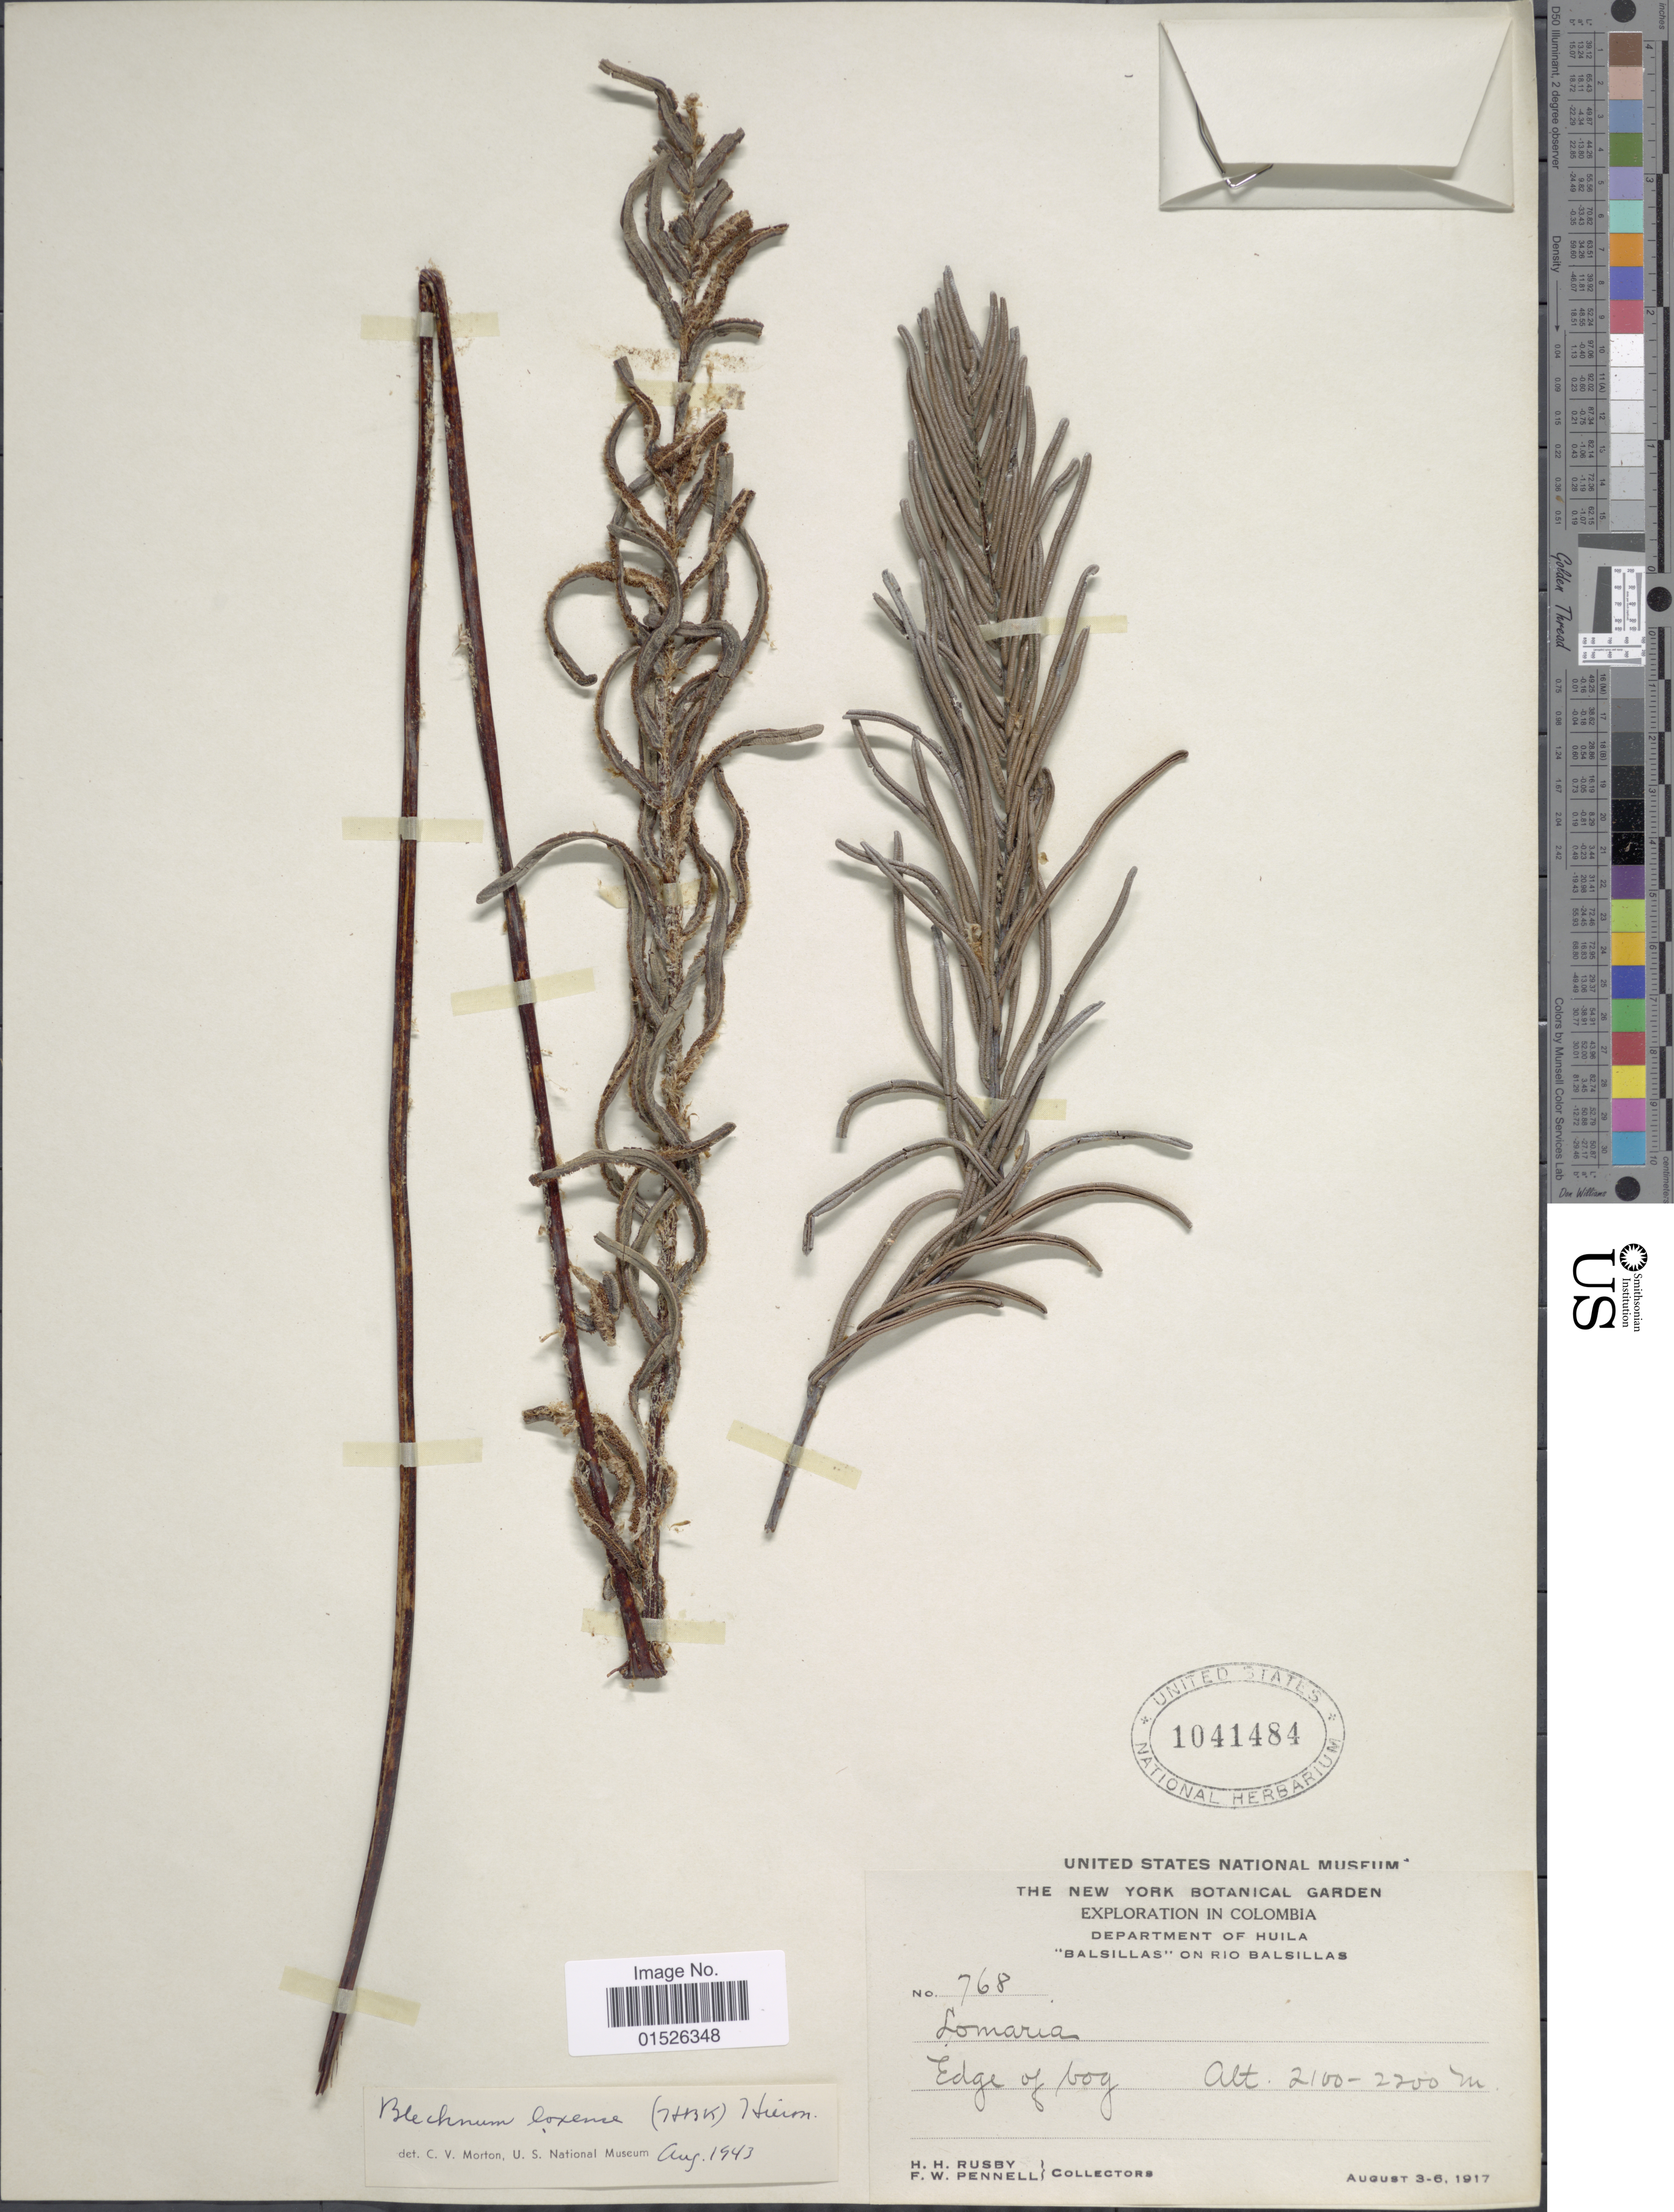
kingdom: Plantae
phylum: Tracheophyta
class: Polypodiopsida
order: Polypodiales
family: Blechnaceae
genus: Blechnum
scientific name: Blechnum loxense var. stenophyllum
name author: (Klotzsch) Lellinger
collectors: H. H. Rusby & F. W. Pennell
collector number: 768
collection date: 1917-08-03/1917-08-06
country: Colombia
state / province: Huila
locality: Colombia, Department of Huila, "Balsillas" on Rio Balsillas.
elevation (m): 2100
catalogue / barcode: US 1041484